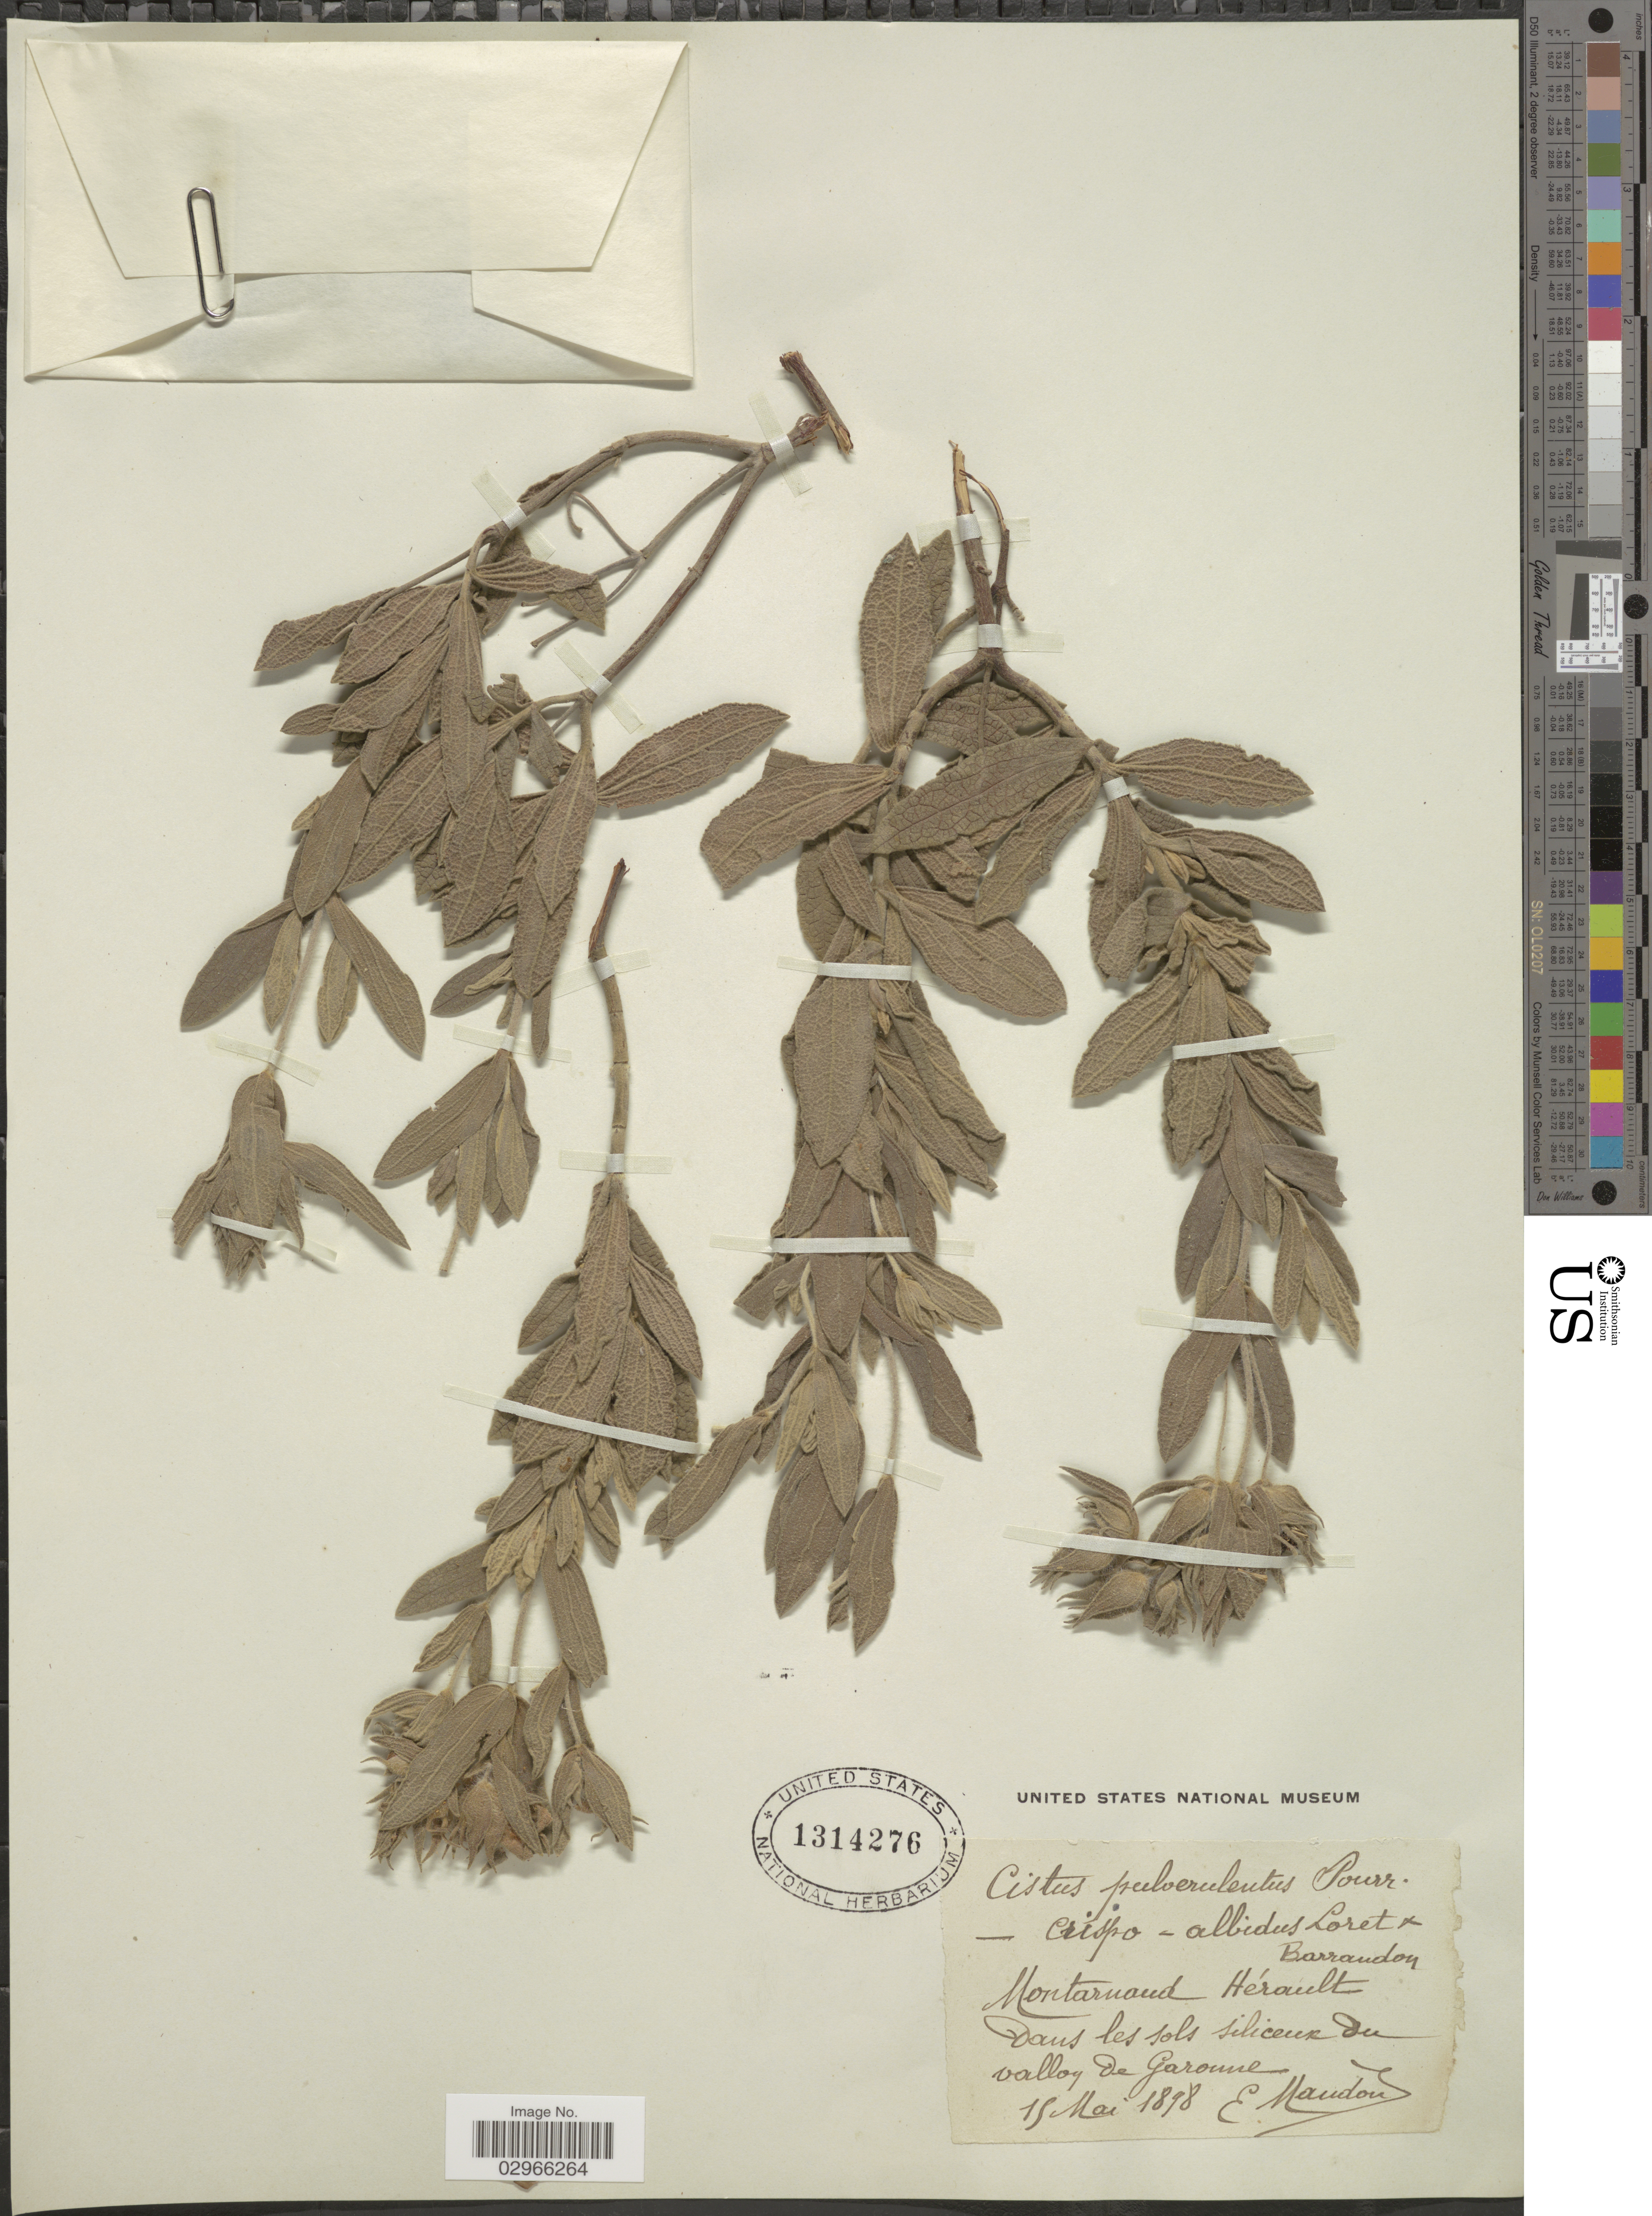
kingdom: Plantae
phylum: Tracheophyta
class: Magnoliopsida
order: Malvales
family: Cistaceae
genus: Cistus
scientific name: Cistus x pulverulentus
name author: Pourr.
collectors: E. Maudon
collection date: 1898-05-15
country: France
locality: Montarnaud Hérault. Dans les sols siliceux du valloy de Garonne.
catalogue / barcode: US 1314276